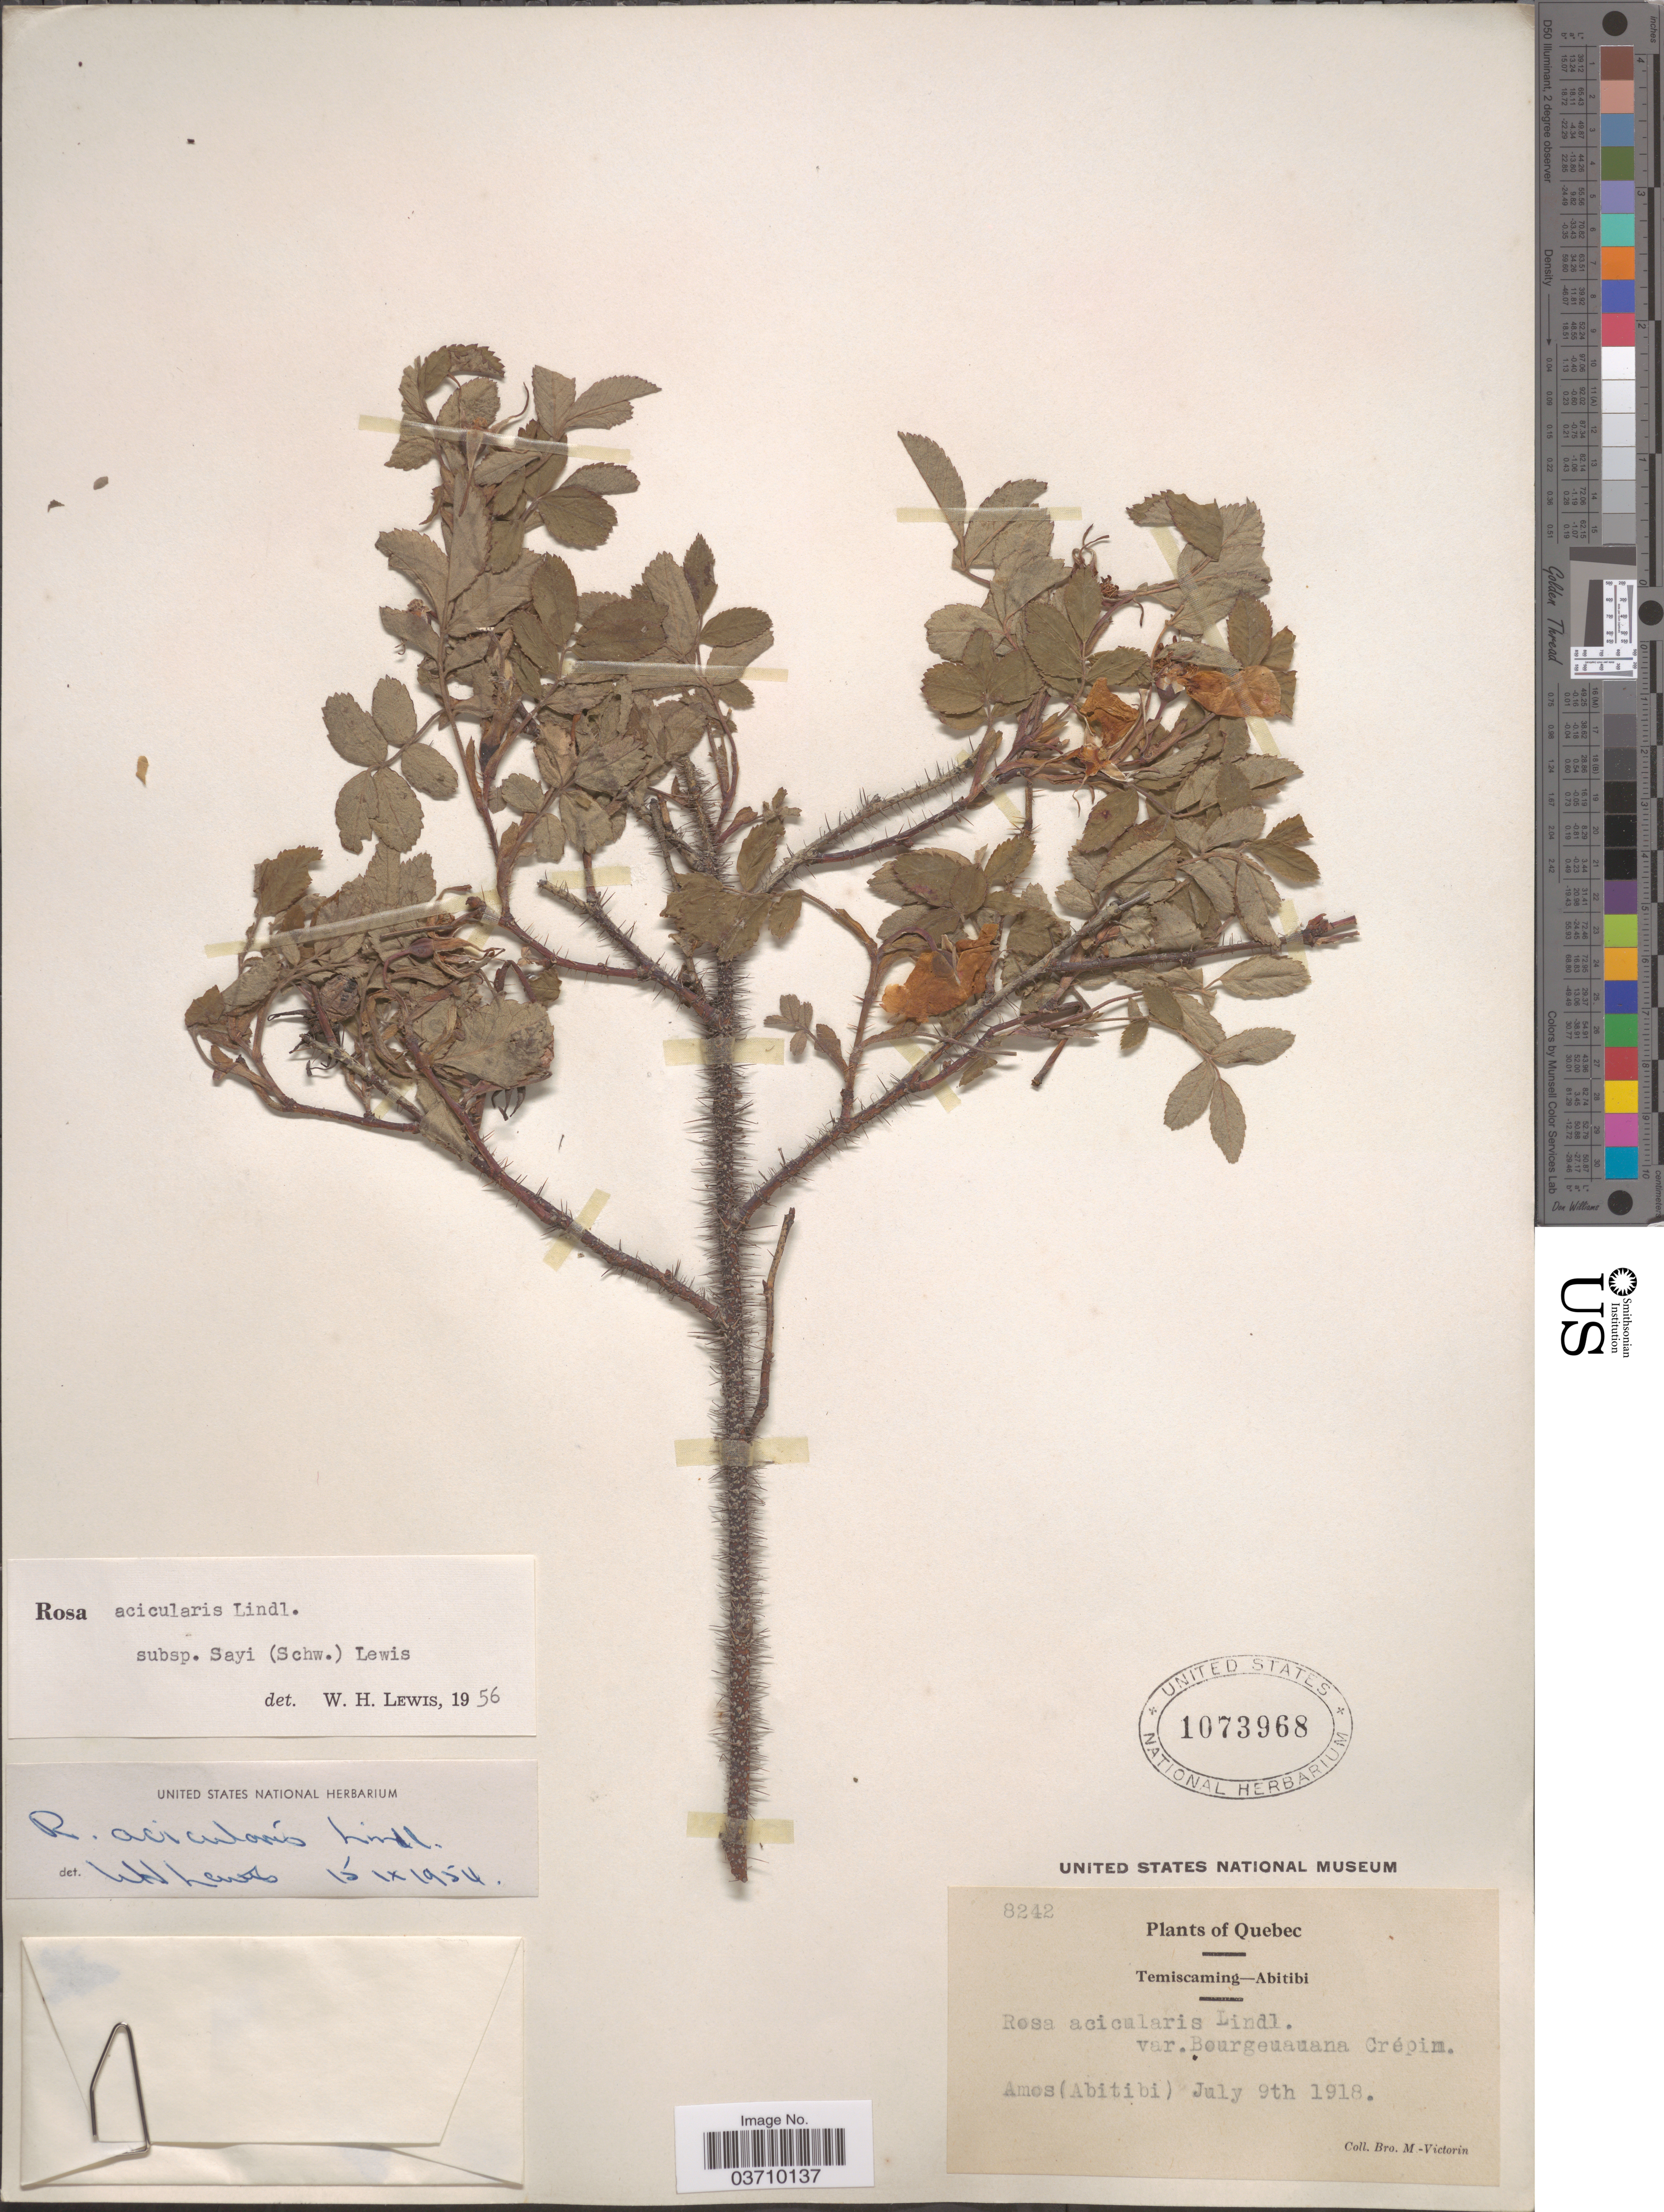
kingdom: Plantae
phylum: Tracheophyta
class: Magnoliopsida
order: Rosales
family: Rosaceae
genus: Rosa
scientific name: Rosa acicularis var. sayi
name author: (Schwein.) Rehder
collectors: Fr. Marie-Victorin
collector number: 8242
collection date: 1918-07-09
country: Canada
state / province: Quebec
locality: Temiscaming-Abitibi. Amos (Abitibi).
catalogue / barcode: US 1073968